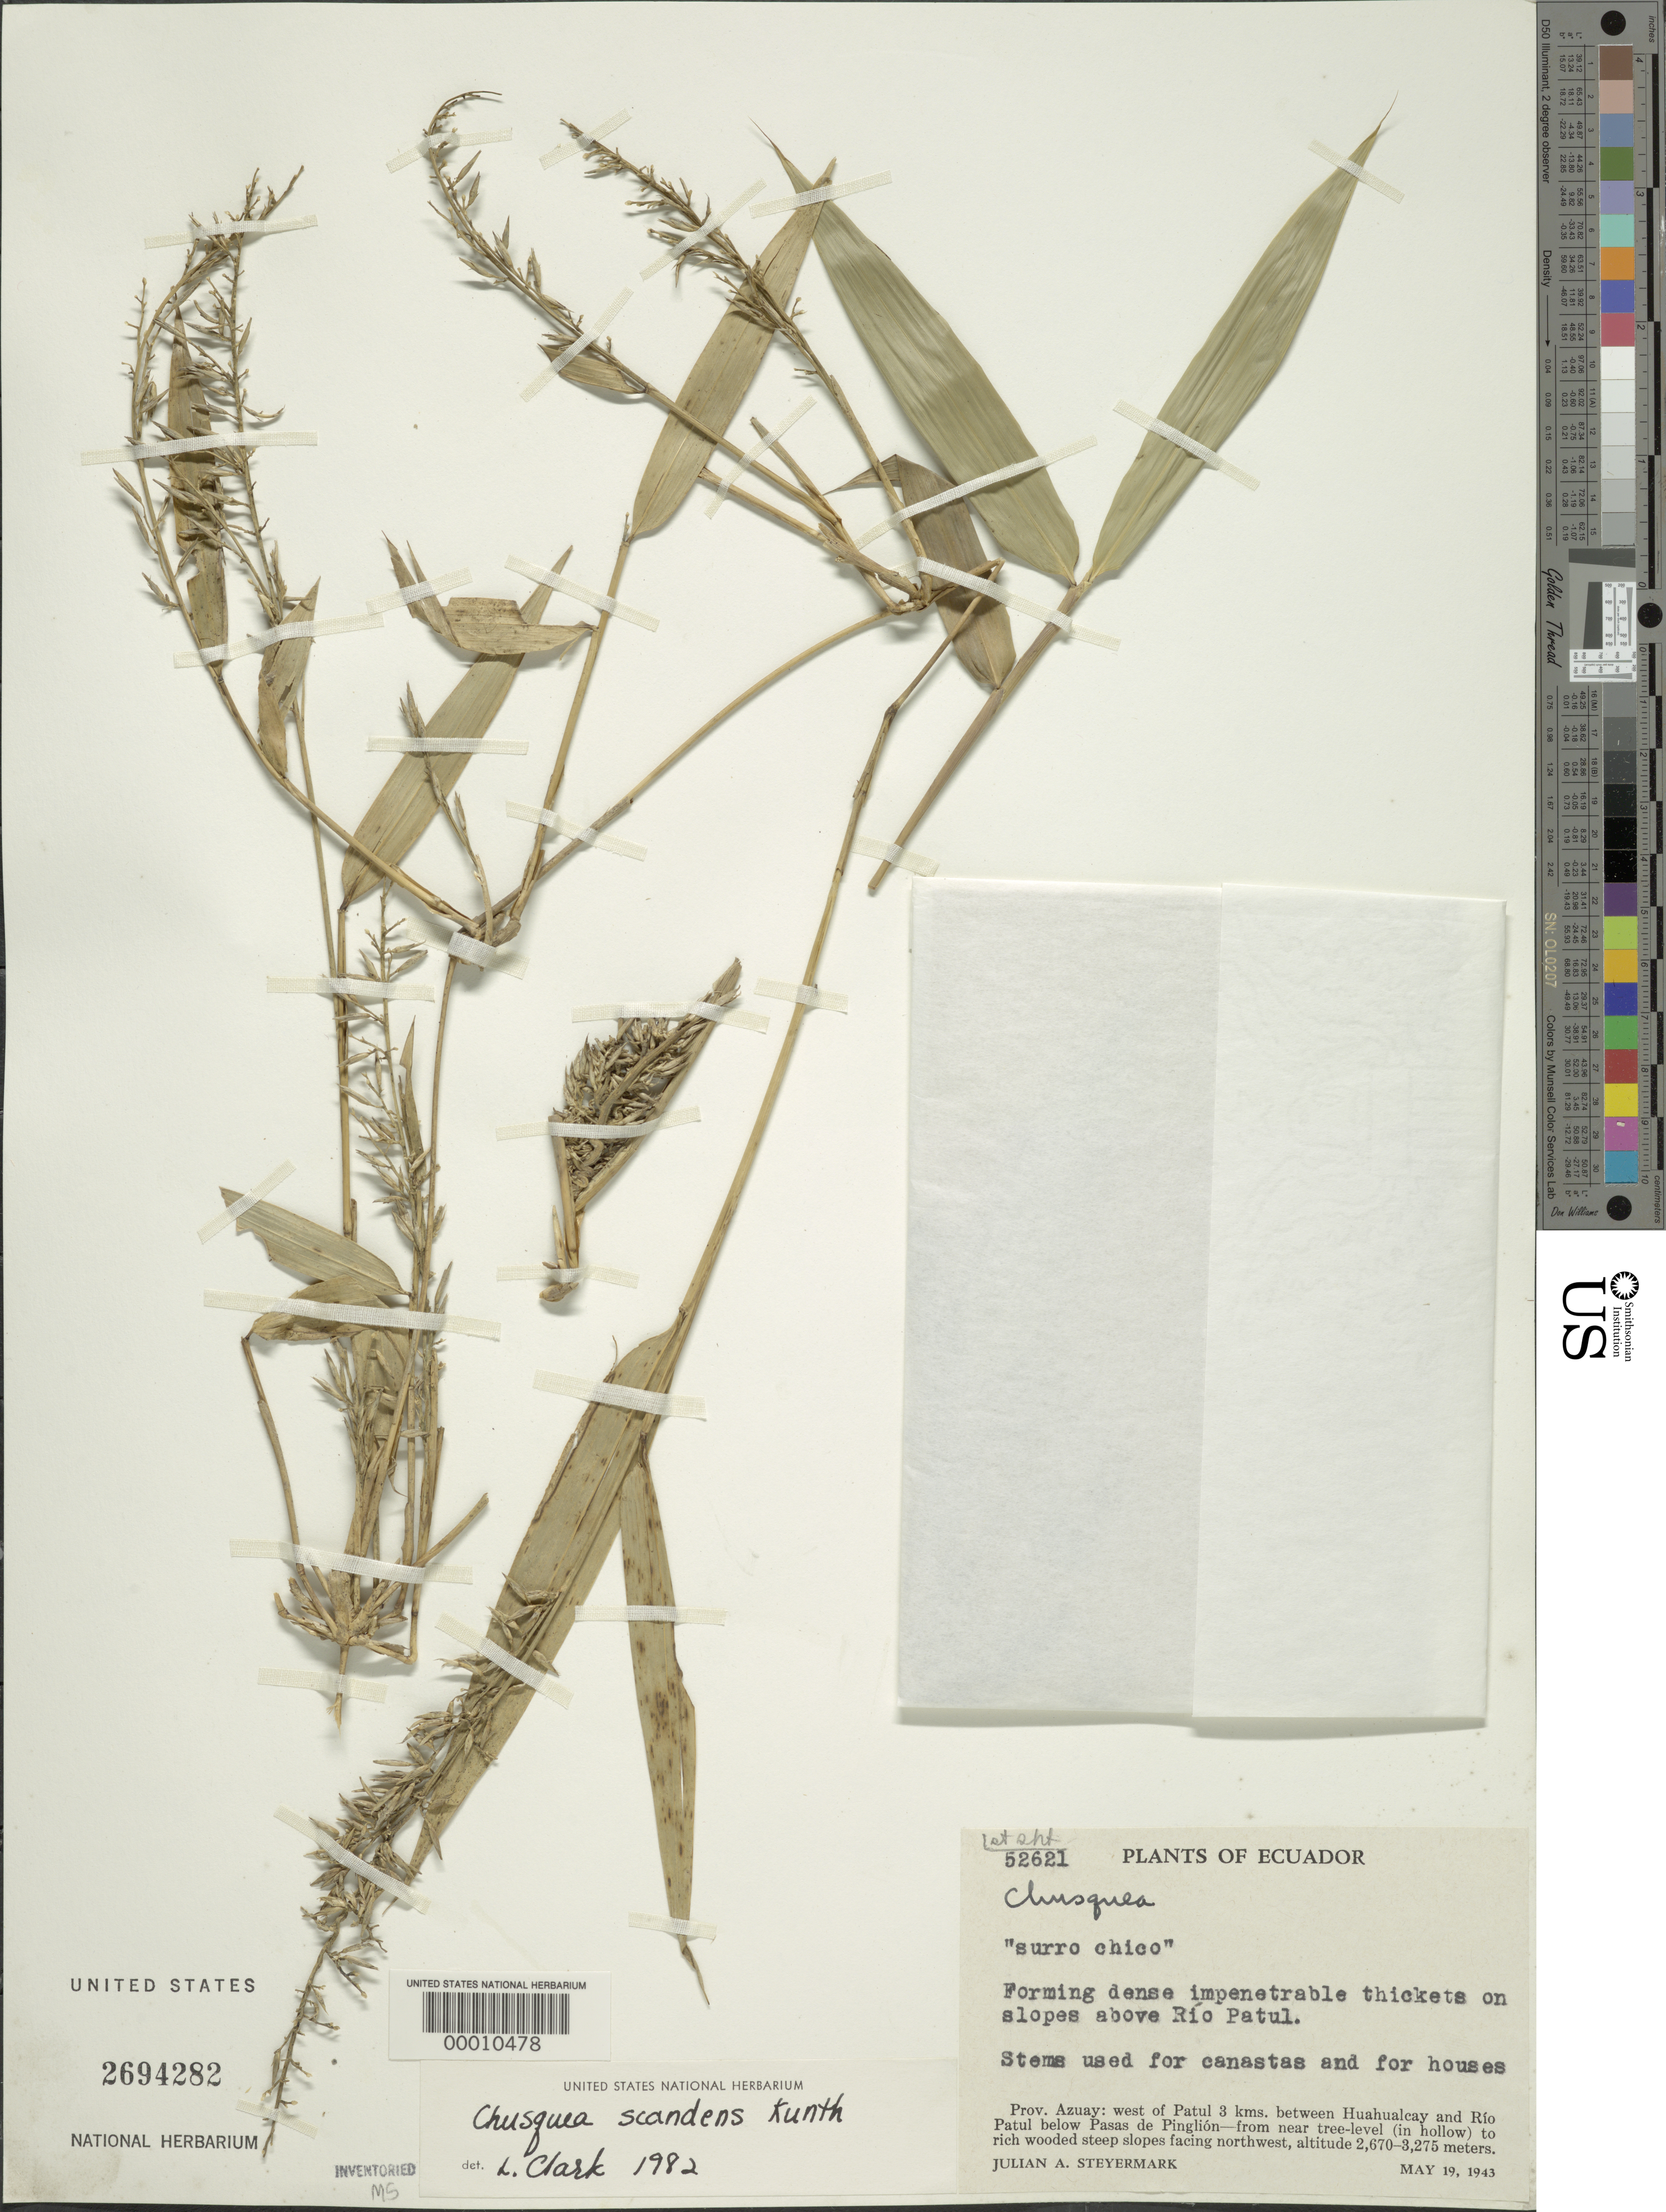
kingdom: Plantae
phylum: Tracheophyta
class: Liliopsida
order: Poales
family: Poaceae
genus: Chusquea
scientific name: Chusquea scandens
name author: Kunth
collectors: J. Steyermark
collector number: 52621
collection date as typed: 19 May 1943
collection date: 1943-05-19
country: Ecuador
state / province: Azuay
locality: Huahualcay, Rio Patul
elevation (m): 2670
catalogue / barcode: US 2694282